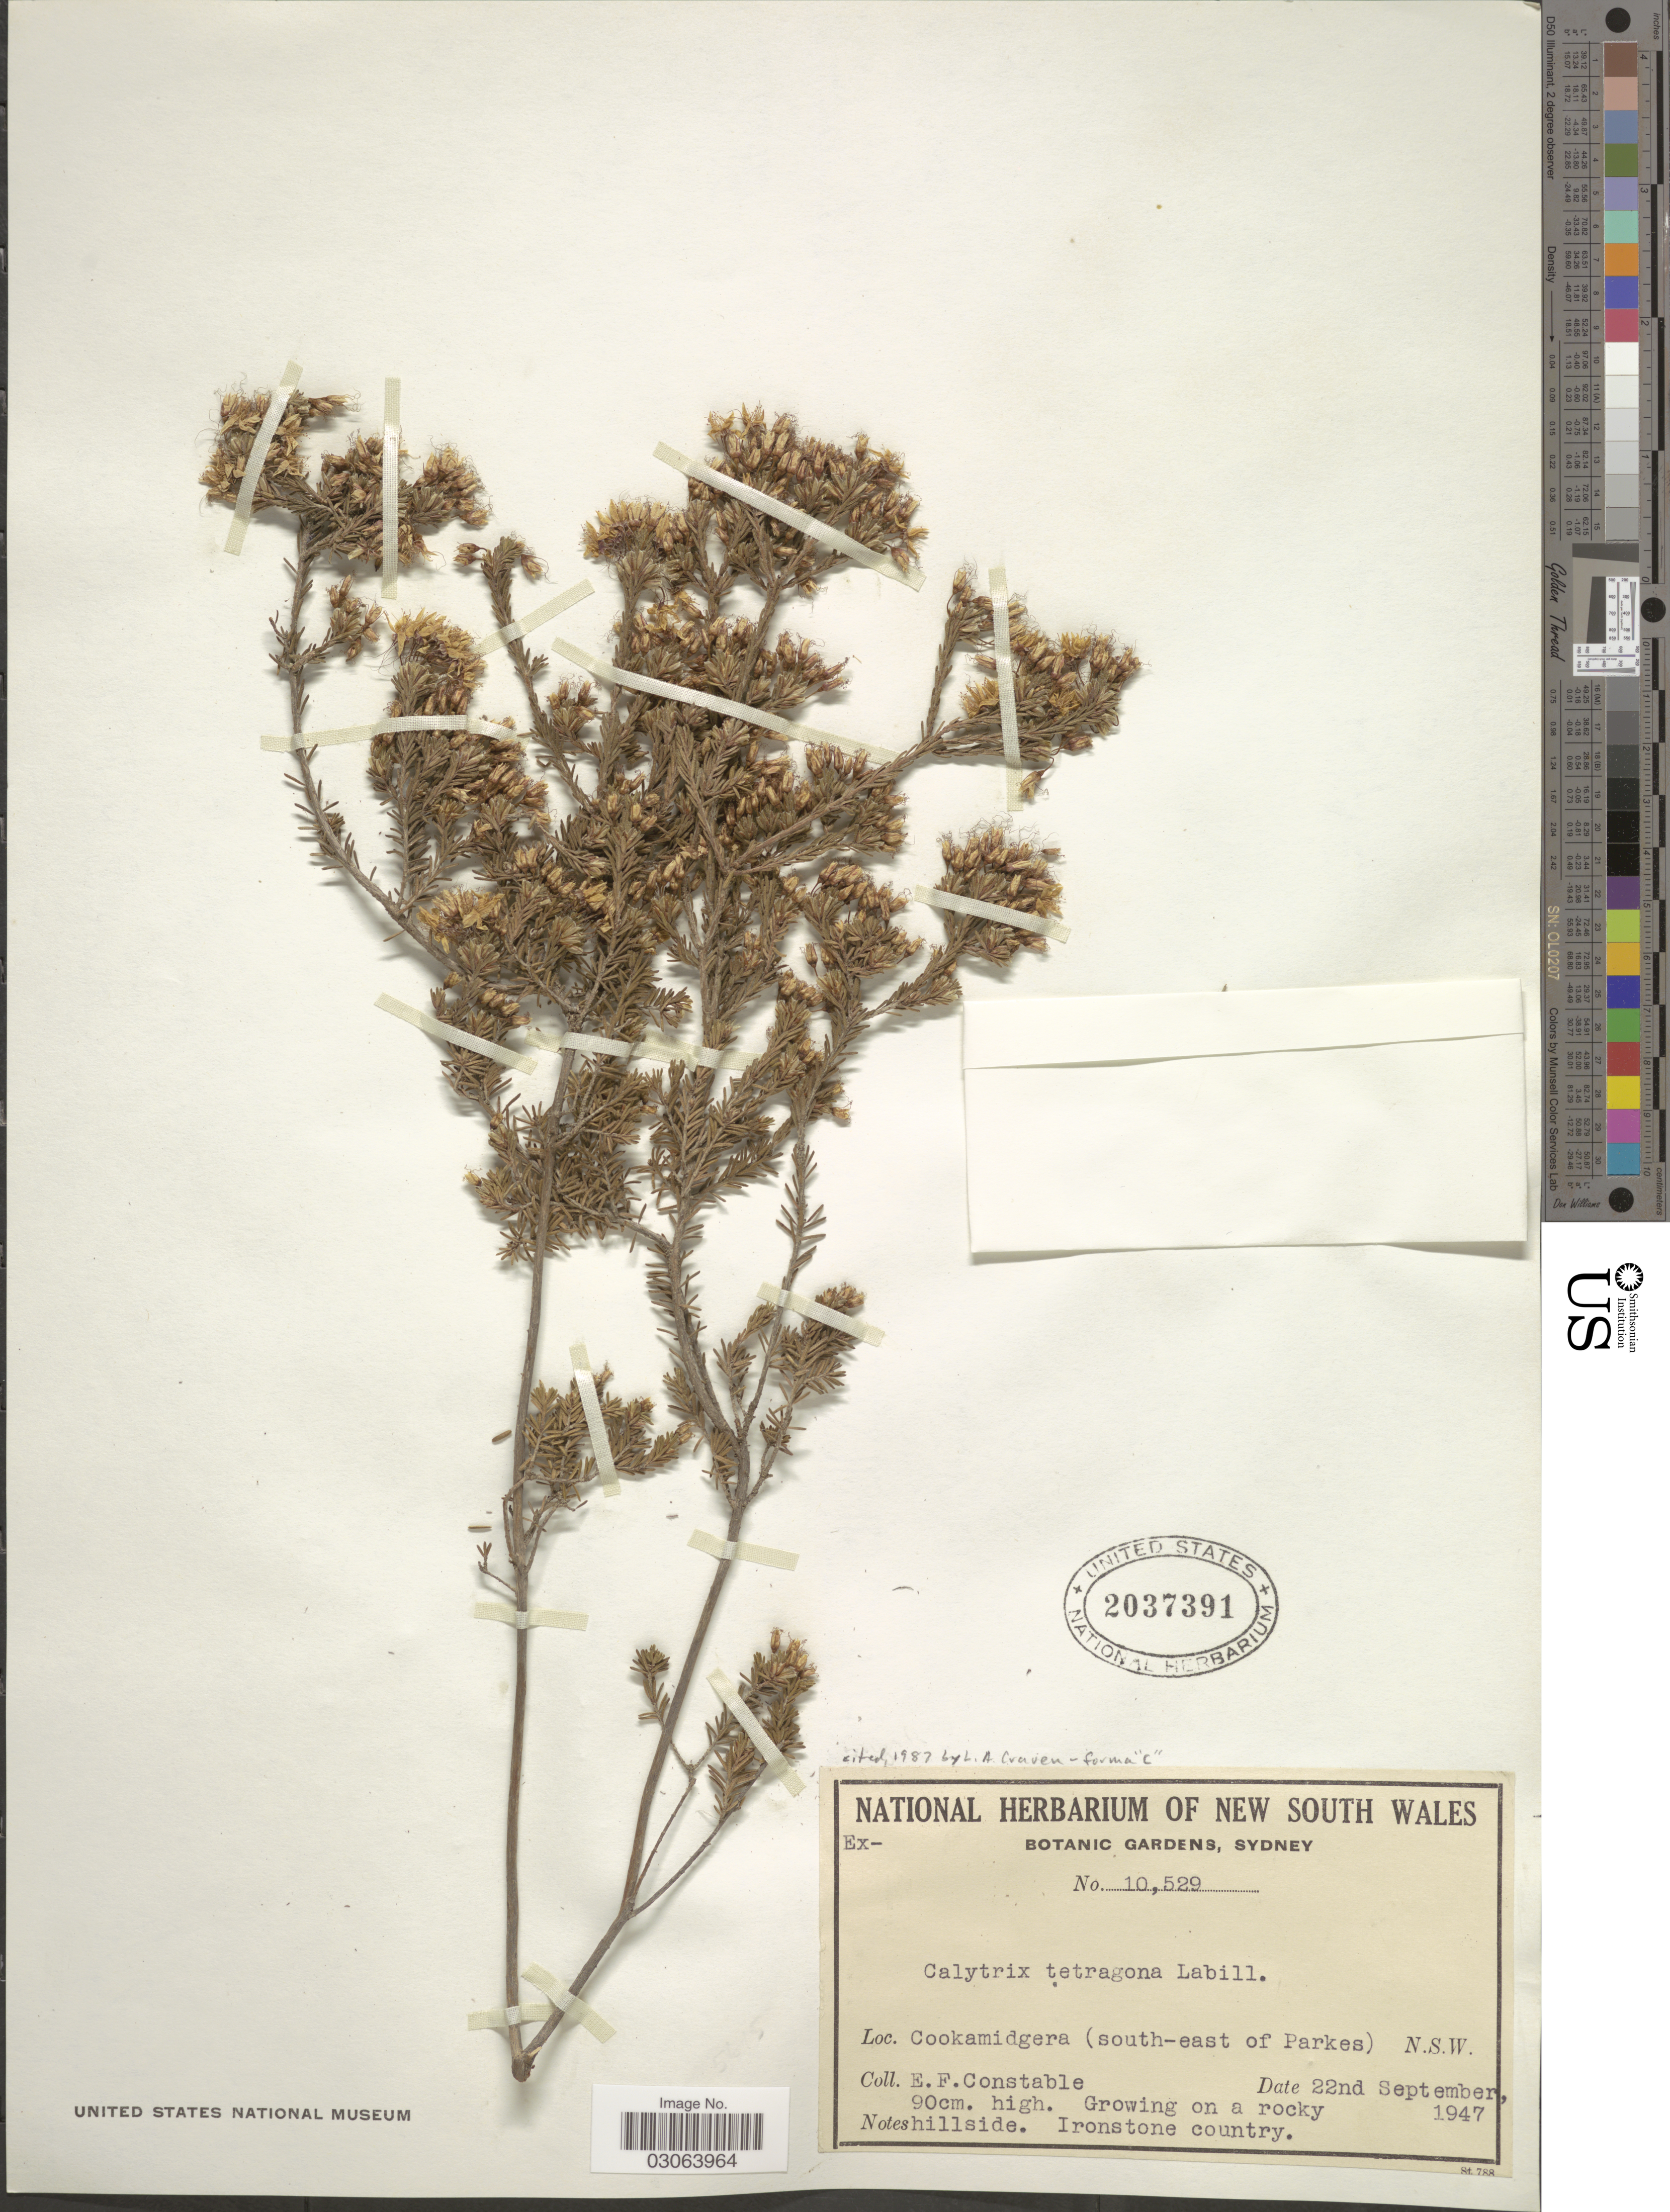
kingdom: Plantae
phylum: Tracheophyta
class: Magnoliopsida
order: Myrtales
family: Myrtaceae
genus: Calytrix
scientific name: Calytrix tetragona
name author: Labill.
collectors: E. F. Constable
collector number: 10529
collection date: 1947-09-22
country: Australia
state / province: New South Wales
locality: Cookamidgera (south-east of Parkes). Ironstone Country.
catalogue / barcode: US 2037391